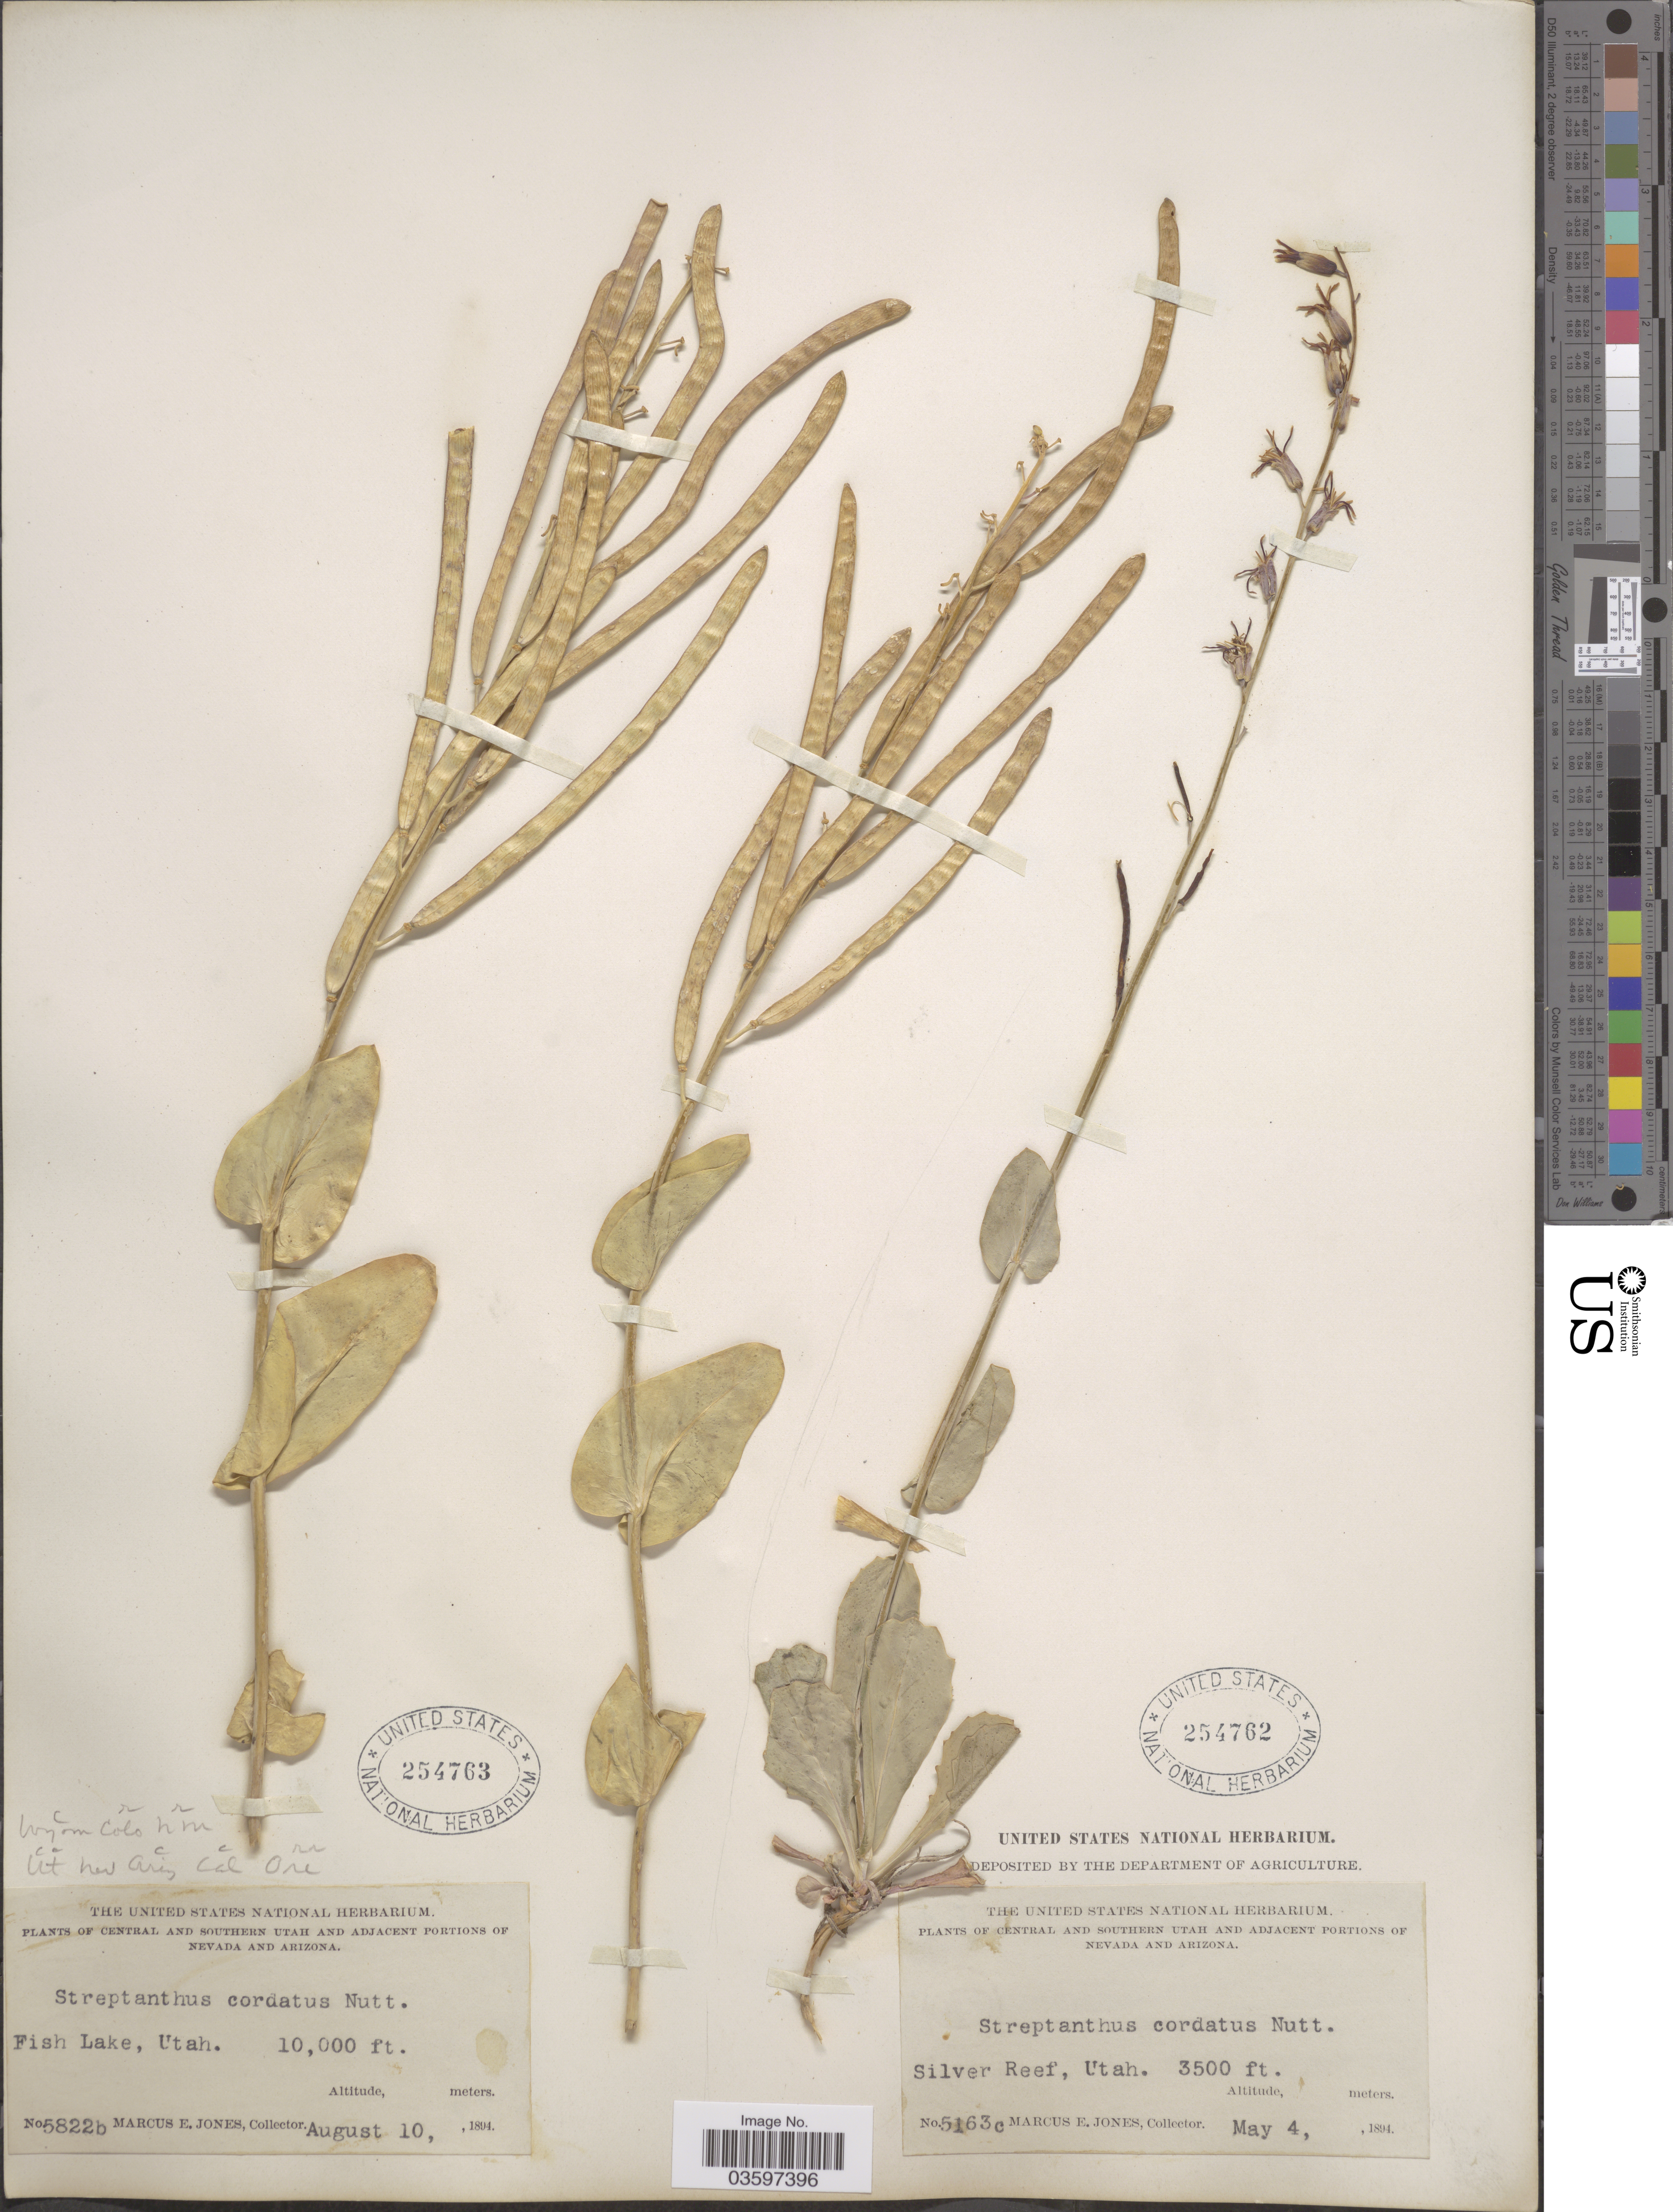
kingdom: Plantae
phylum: Tracheophyta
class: Magnoliopsida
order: Brassicales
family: Brassicaceae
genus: Streptanthus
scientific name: Streptanthus cordatus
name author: Nutt. ex Torr. & A. Gray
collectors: M. E. Jones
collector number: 5163c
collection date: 1894-05-04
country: United States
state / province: Utah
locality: Central and Southern Utah. Silver Reef.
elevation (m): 1067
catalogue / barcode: US 254762